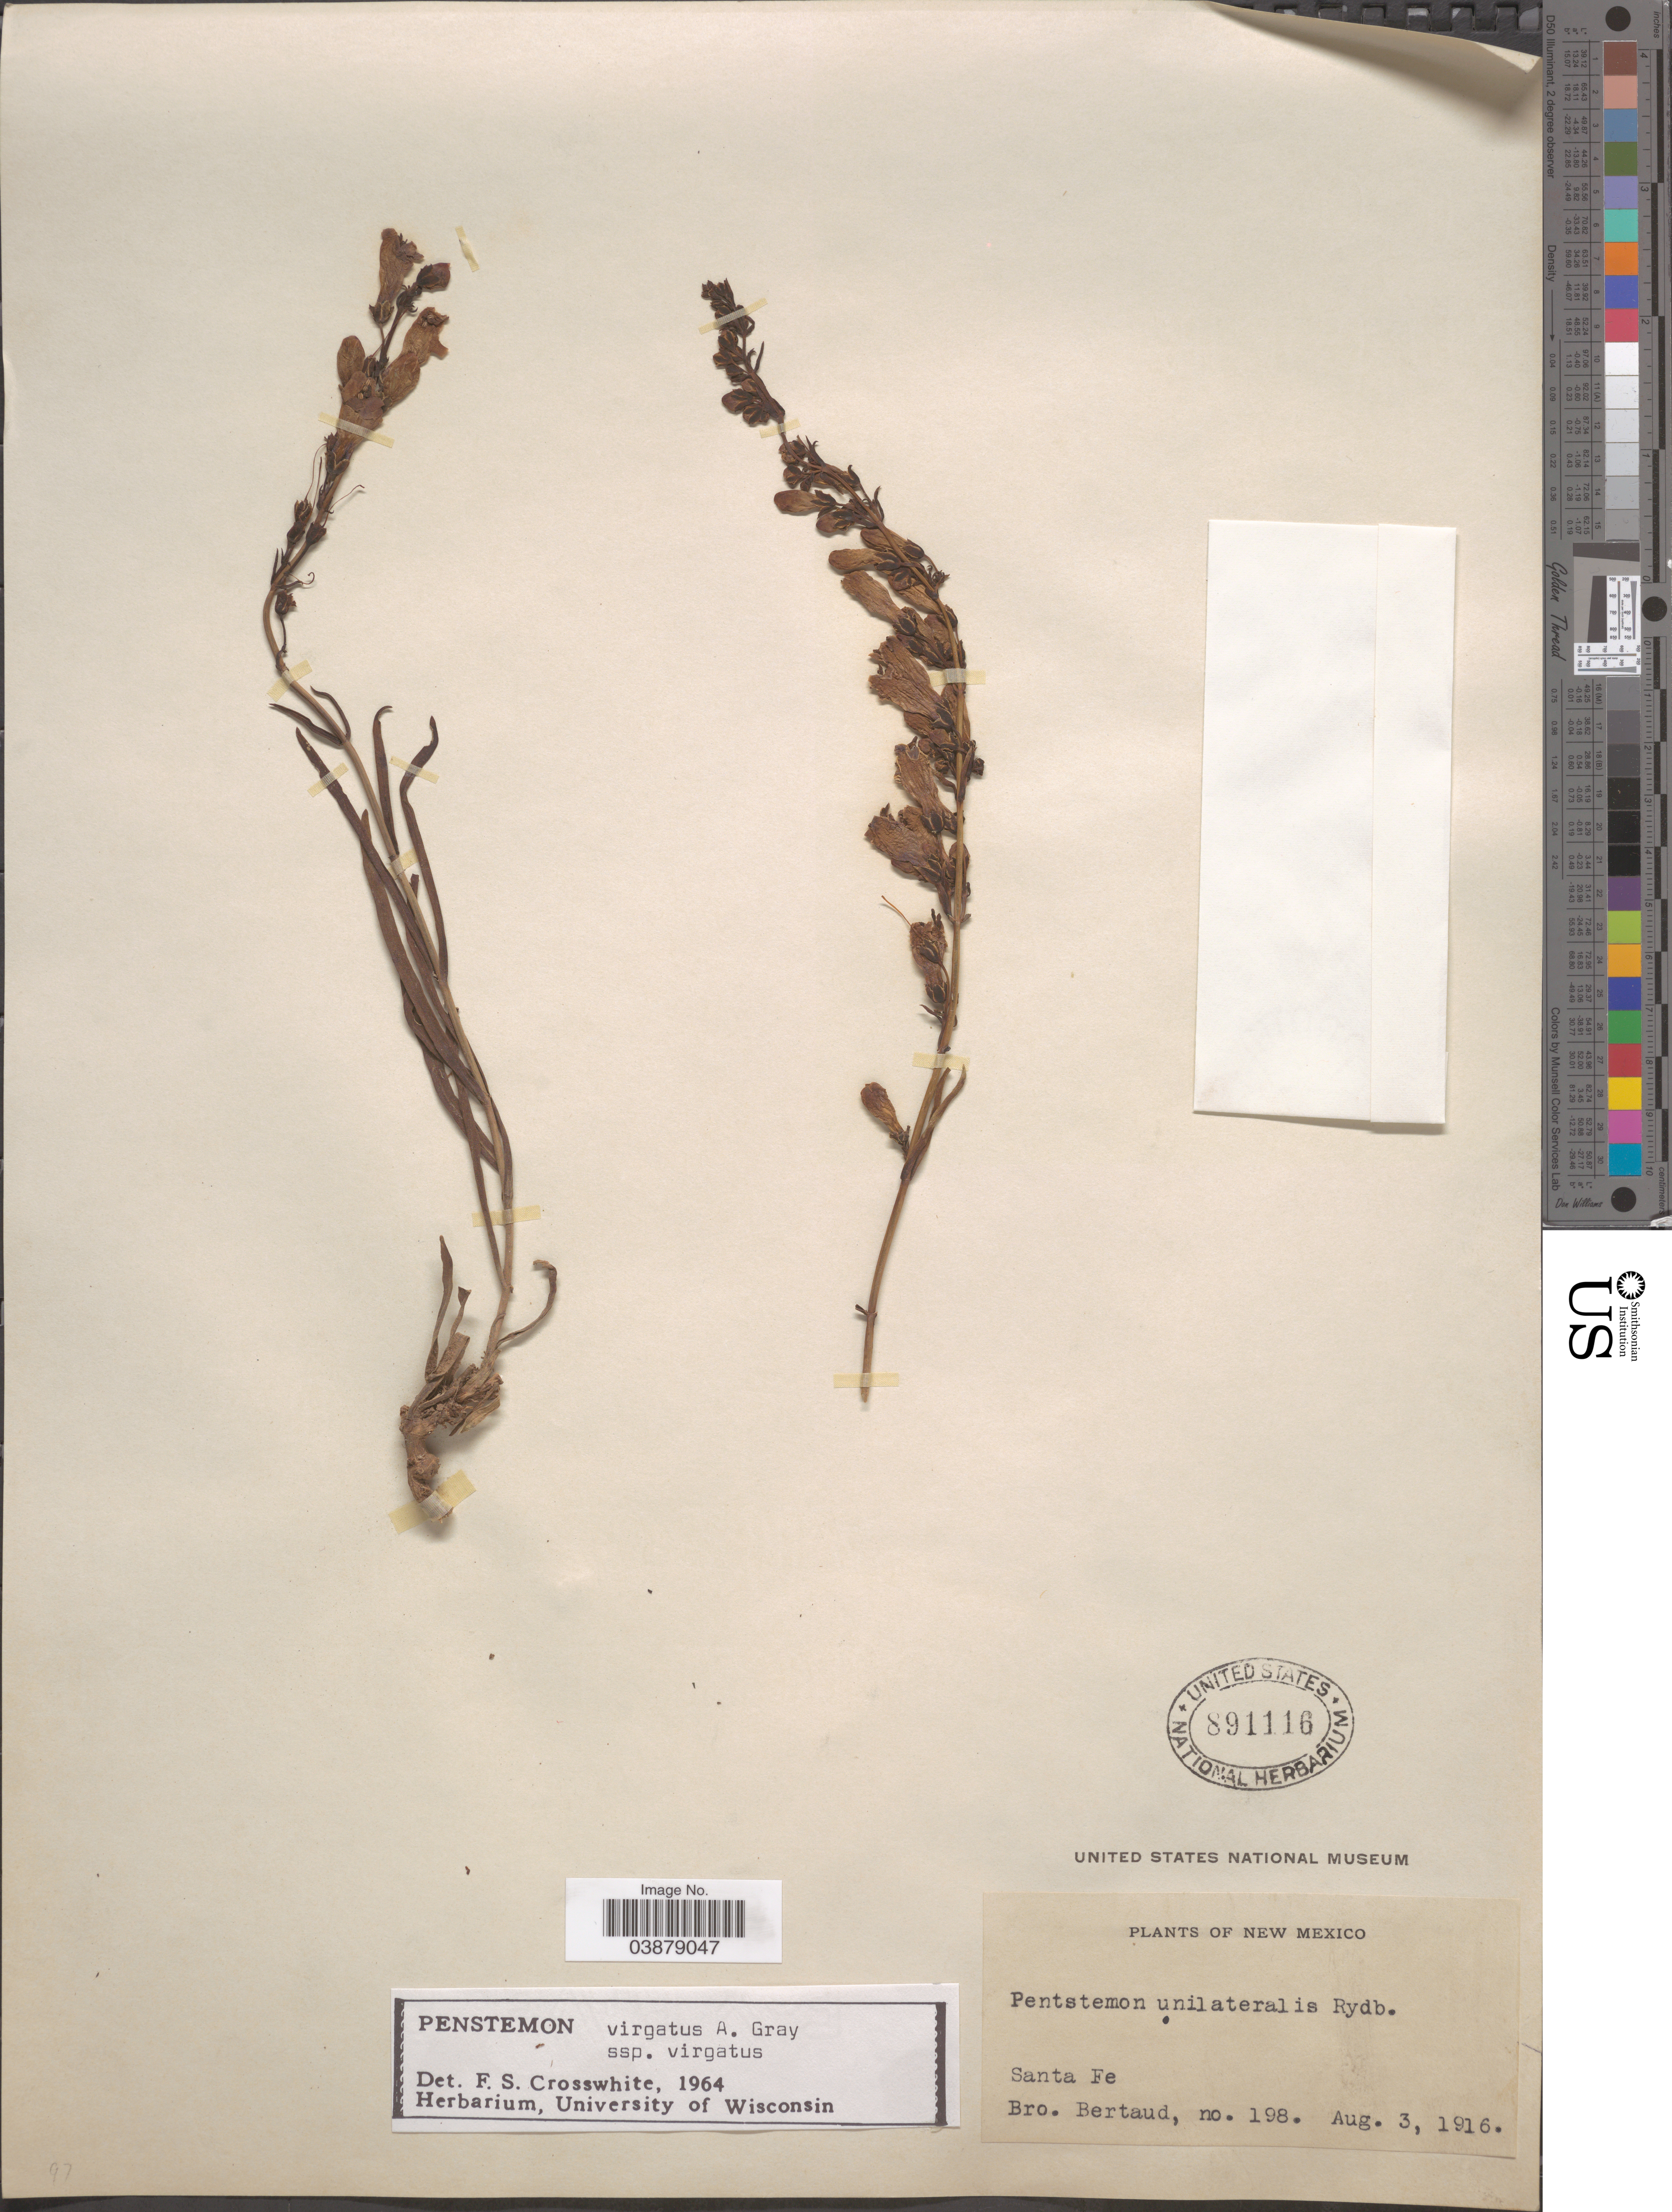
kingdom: Plantae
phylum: Tracheophyta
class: Magnoliopsida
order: Lamiales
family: Plantaginaceae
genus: Penstemon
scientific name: Penstemon virgatus subsp. virgatus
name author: A. Gray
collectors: Bro. Bertaud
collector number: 198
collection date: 1916-08-03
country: United States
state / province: New Mexico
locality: Santa Fe.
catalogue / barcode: US 891116